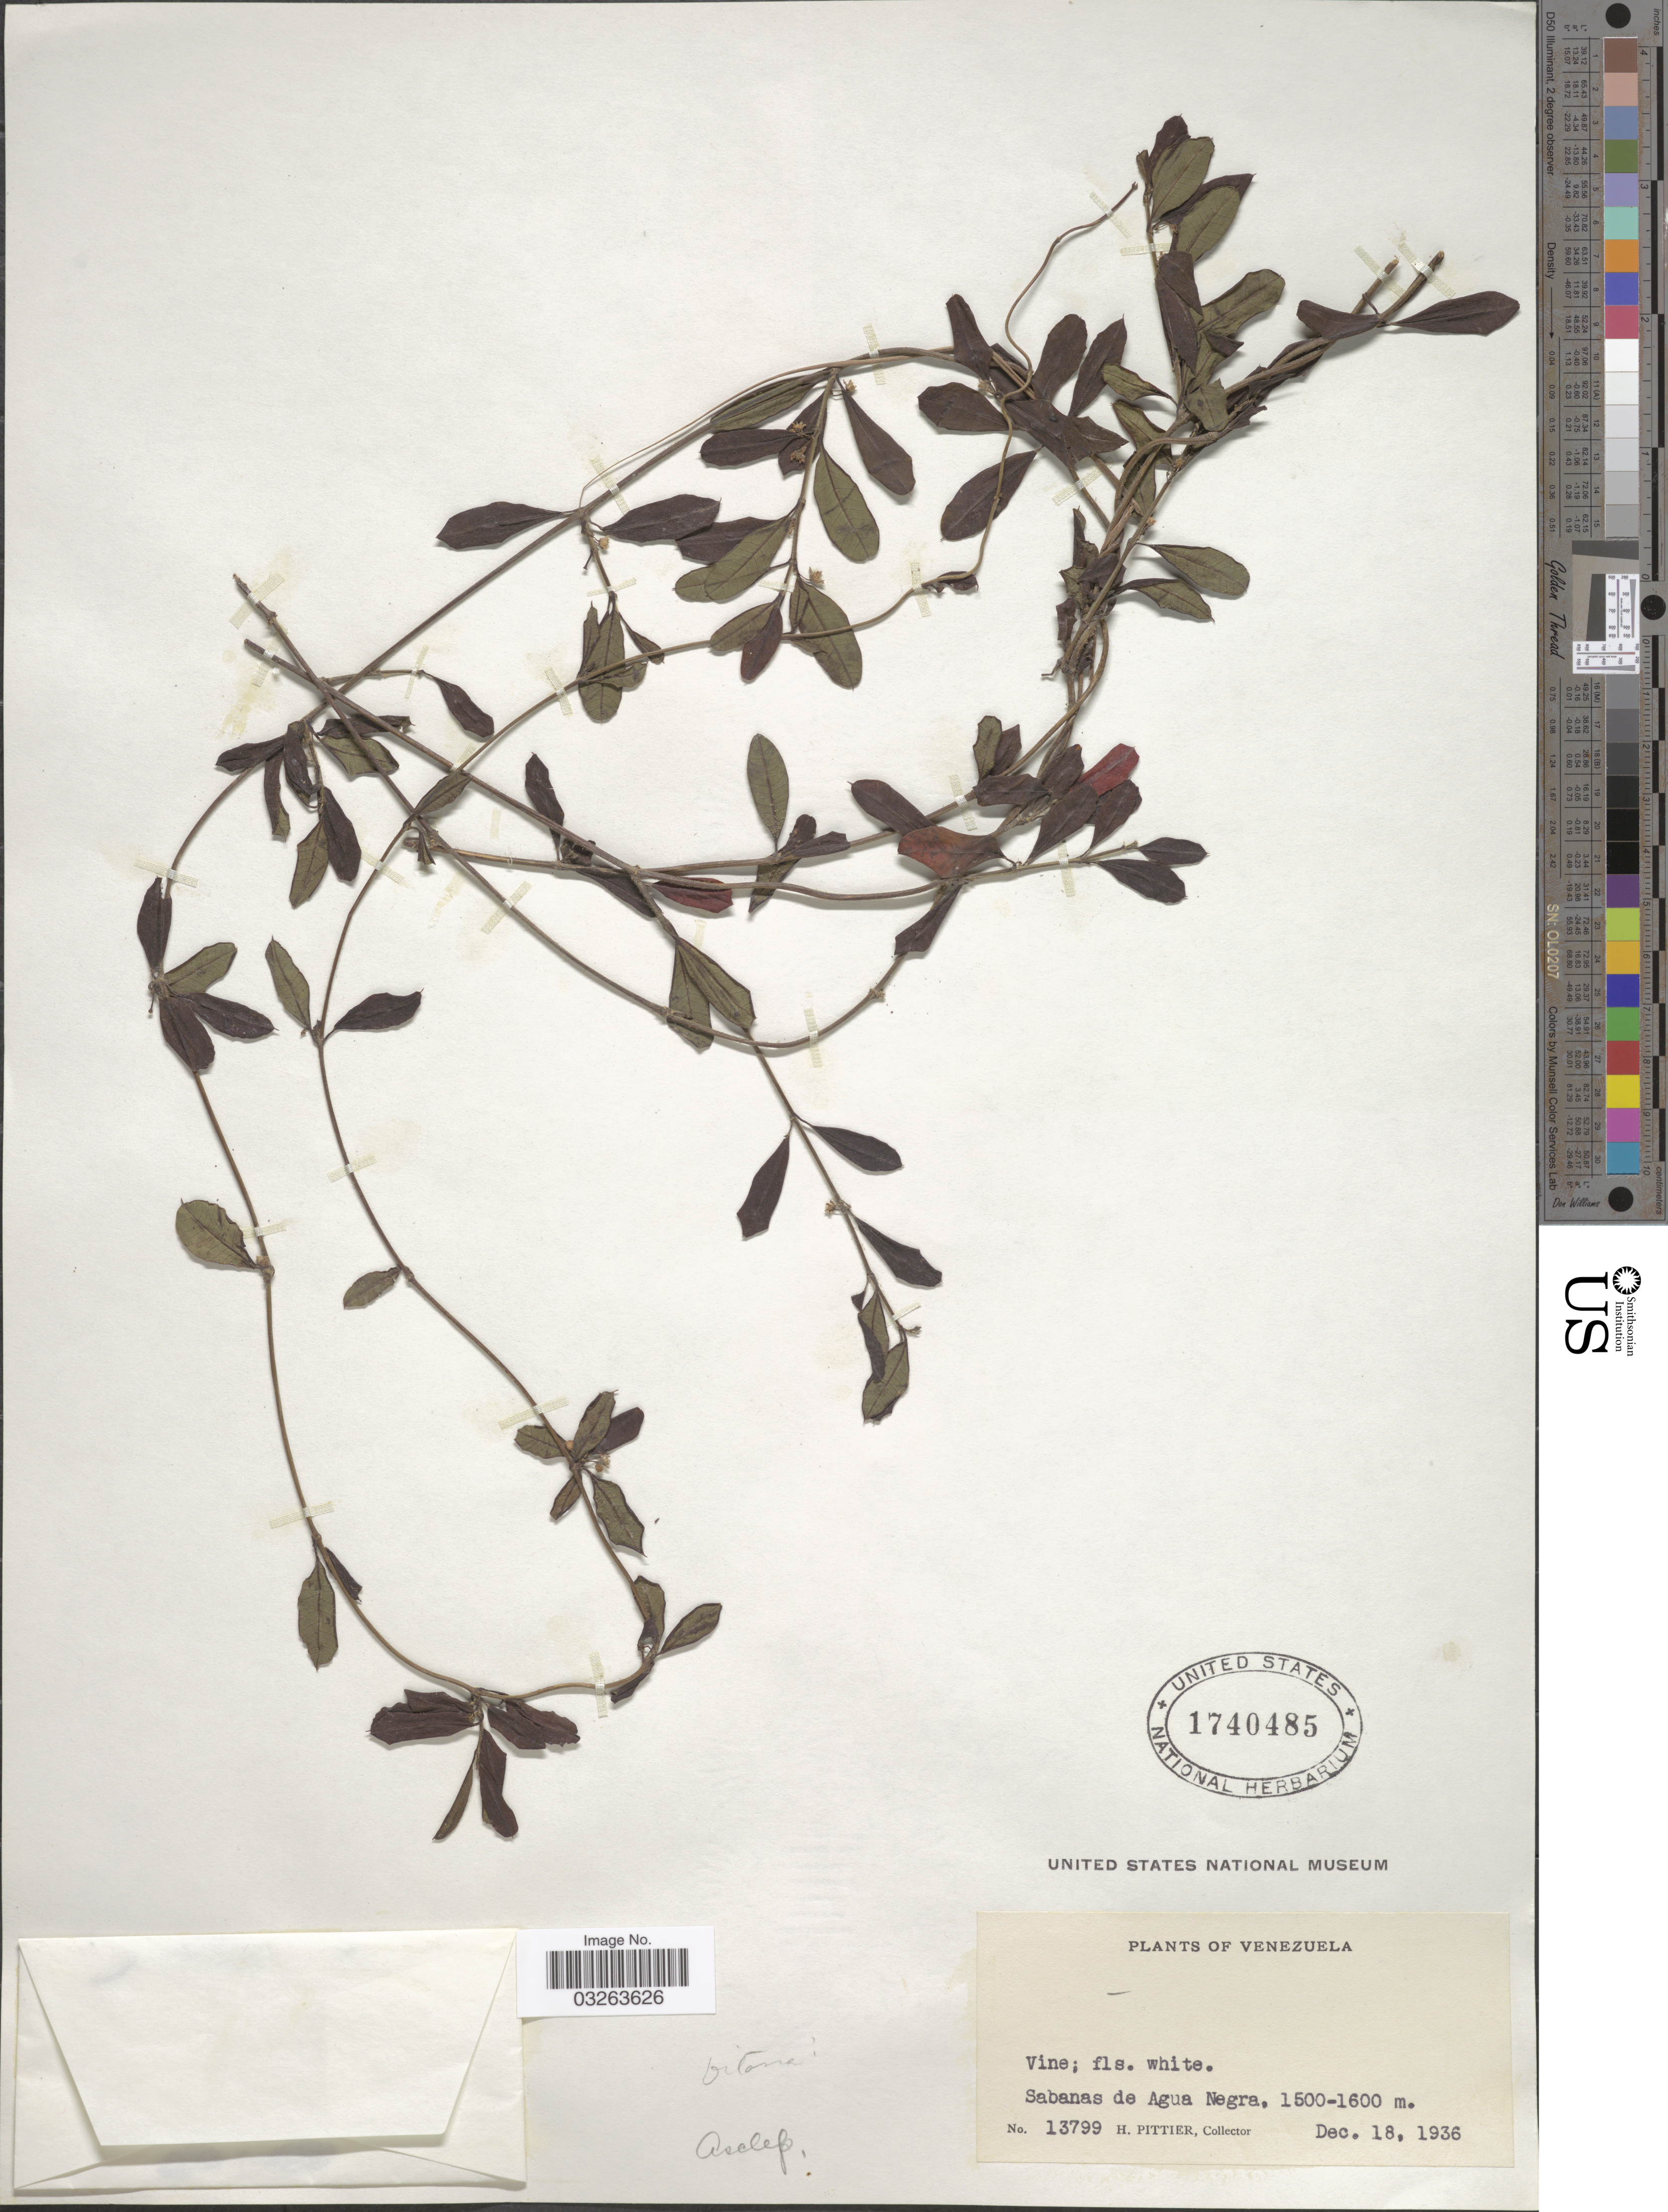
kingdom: Plantae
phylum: Tracheophyta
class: Magnoliopsida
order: Gentianales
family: Apocynaceae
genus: Ditassa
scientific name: Ditassa albonerva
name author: (R.W. Holm) Morillo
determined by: Liede-Schumann, Sigrid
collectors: H. F. Pittier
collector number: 13799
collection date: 1936-12-18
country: Venezuela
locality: Sabanas de Agua Negra.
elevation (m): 1500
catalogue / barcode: US 1740485